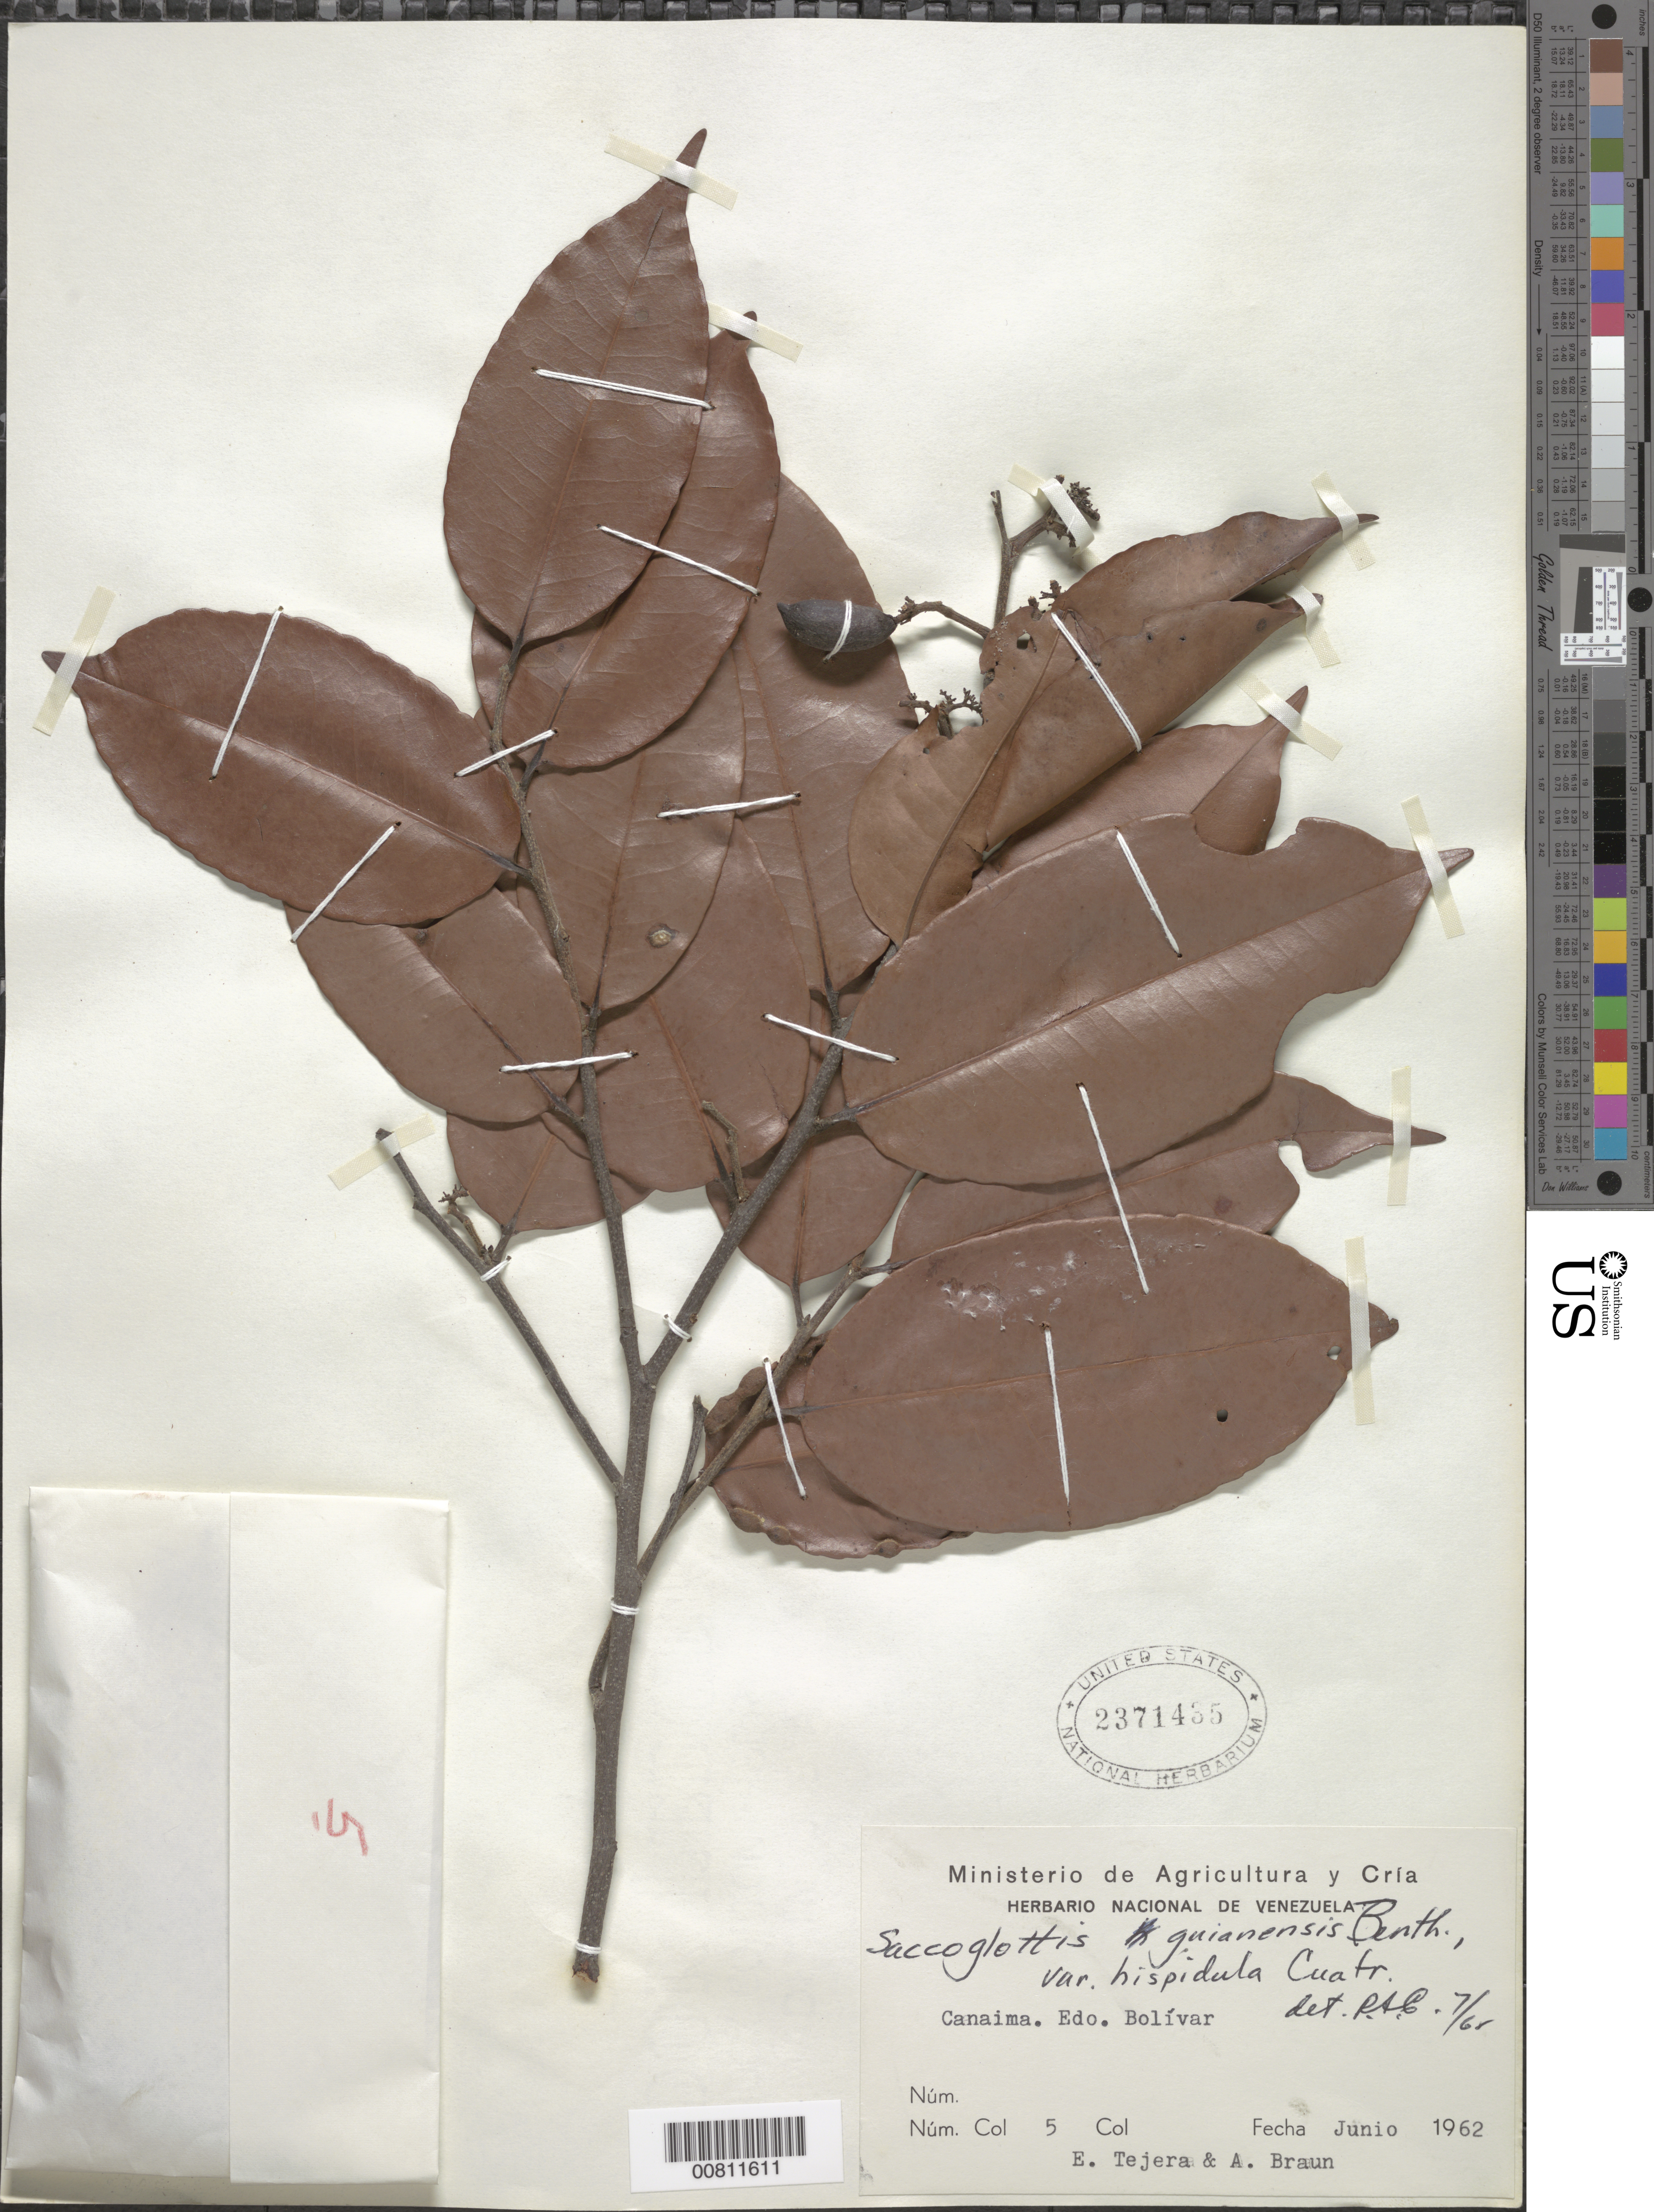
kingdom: Plantae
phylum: Tracheophyta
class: Magnoliopsida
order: Malpighiales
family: Humiriaceae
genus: Sacoglottis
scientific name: Sacoglottis guianensis var. hispidula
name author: Cuatrec.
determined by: Cowan, R. S.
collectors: E. Tejera & A. Braun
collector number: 5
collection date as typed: Jun-62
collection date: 1962-06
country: Venezuela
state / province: Bolívar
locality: Canaima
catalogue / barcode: US 2371435